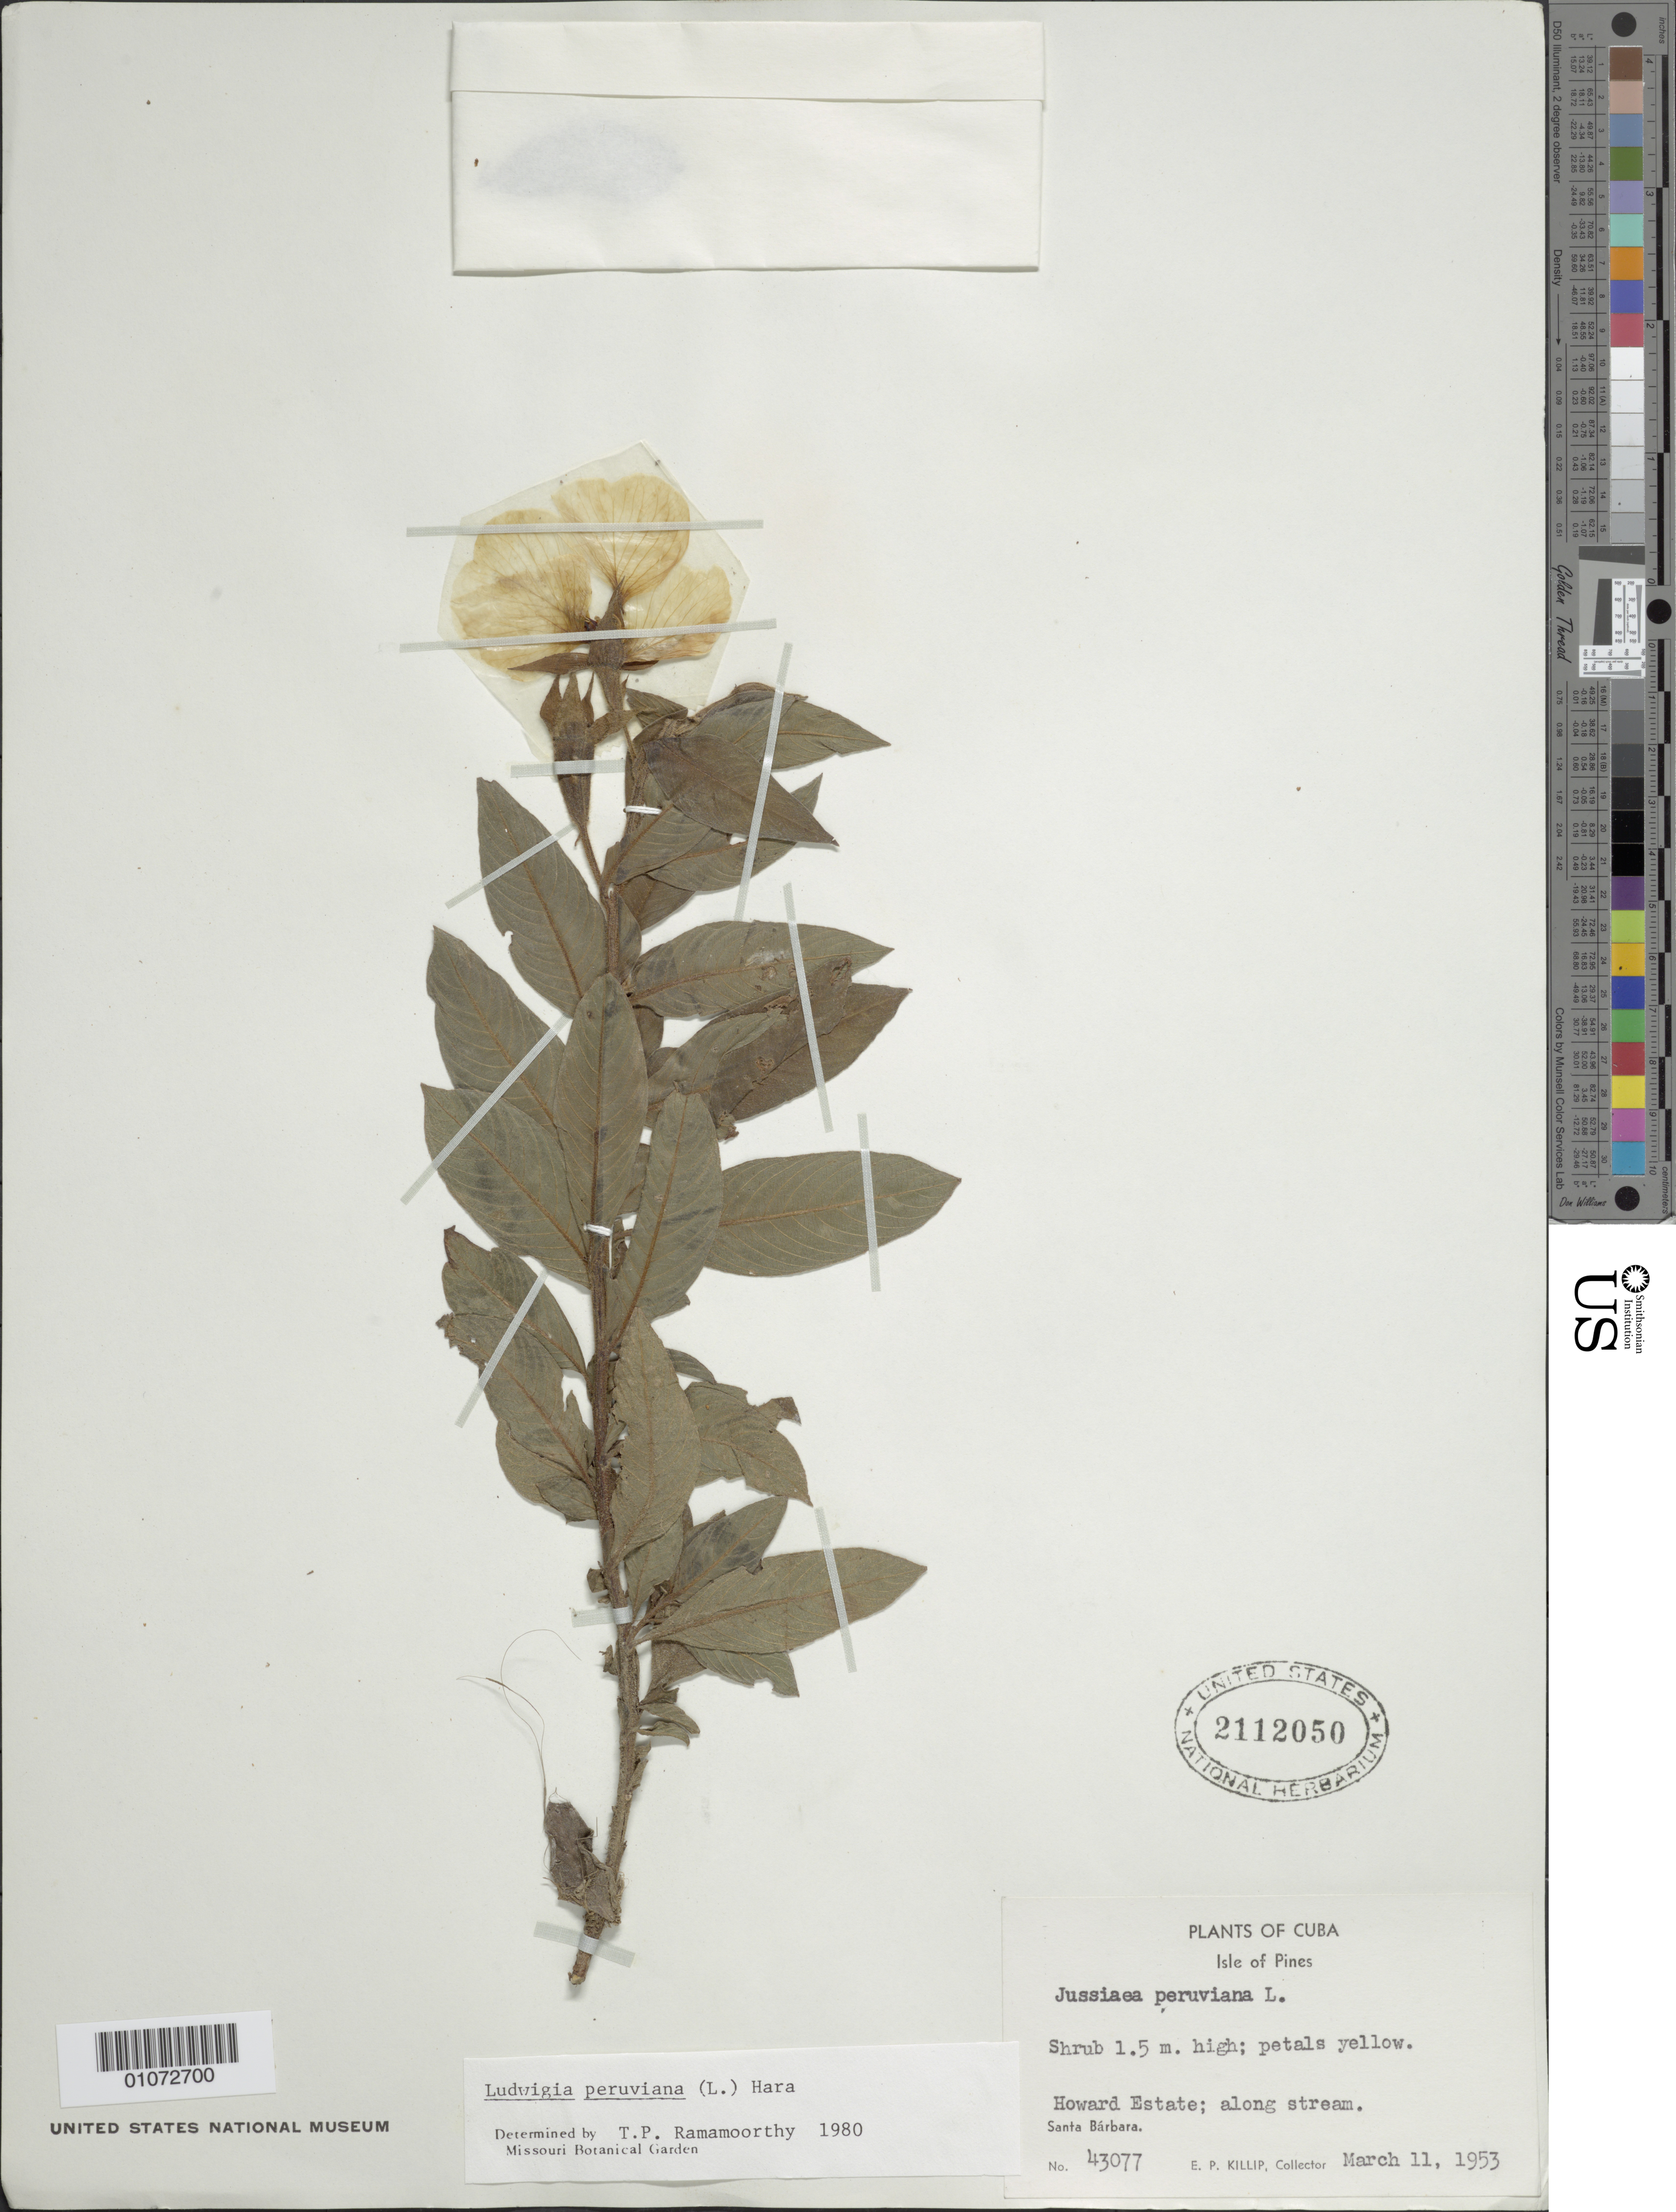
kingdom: Plantae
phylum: Tracheophyta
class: Magnoliopsida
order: Myrtales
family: Onagraceae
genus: Ludwigia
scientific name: Ludwigia peruviana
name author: (L.) H. Hara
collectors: E. P. Killip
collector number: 43077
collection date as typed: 11 Mar 1953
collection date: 1953-03-11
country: Cuba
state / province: Isla de La Juventud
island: Isla de la Juventud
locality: Howard Estate, along stream, Santa Barbara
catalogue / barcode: US 2112050